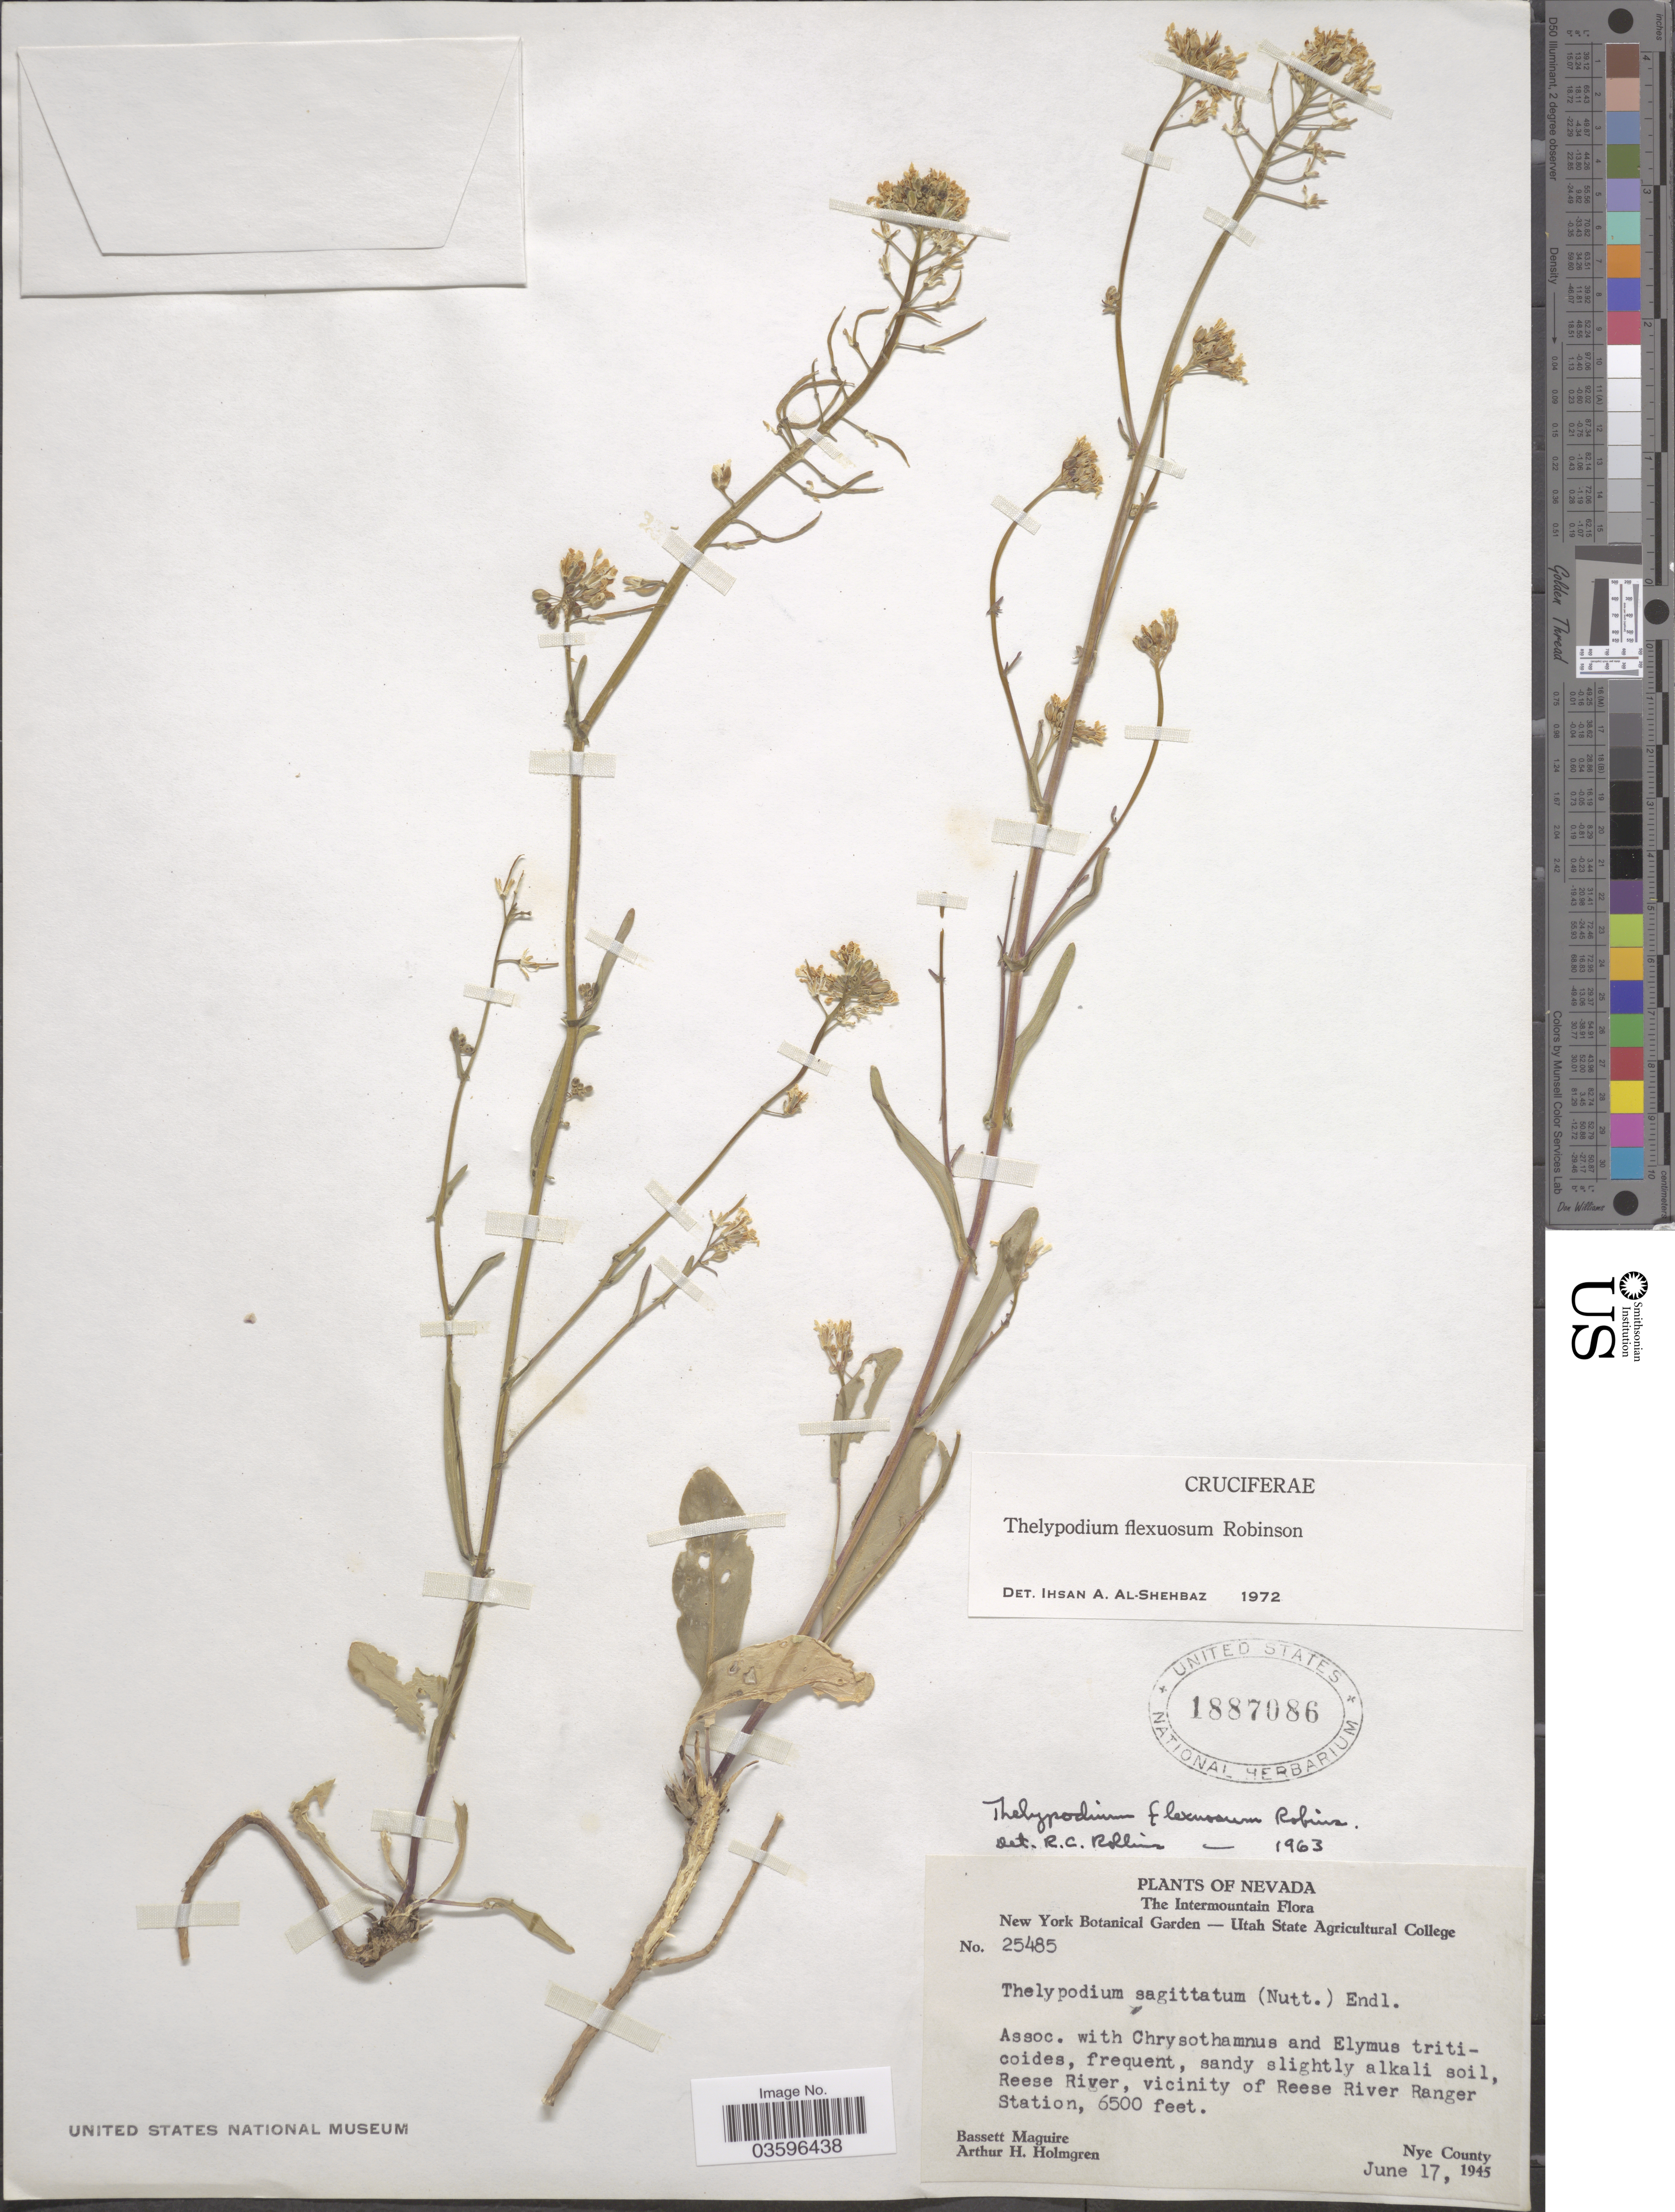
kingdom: Plantae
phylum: Tracheophyta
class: Magnoliopsida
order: Brassicales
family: Brassicaceae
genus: Thelypodium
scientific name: Thelypodium flexuosum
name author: B.L. Rob.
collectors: B. Maguire & A. H. Holmgren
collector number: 25485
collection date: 1945-06-17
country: United States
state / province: Nevada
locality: The Intermountain. Reeser River, vicinity of Reese River Ranger Station, Nye County.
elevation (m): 1981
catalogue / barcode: US 1887086